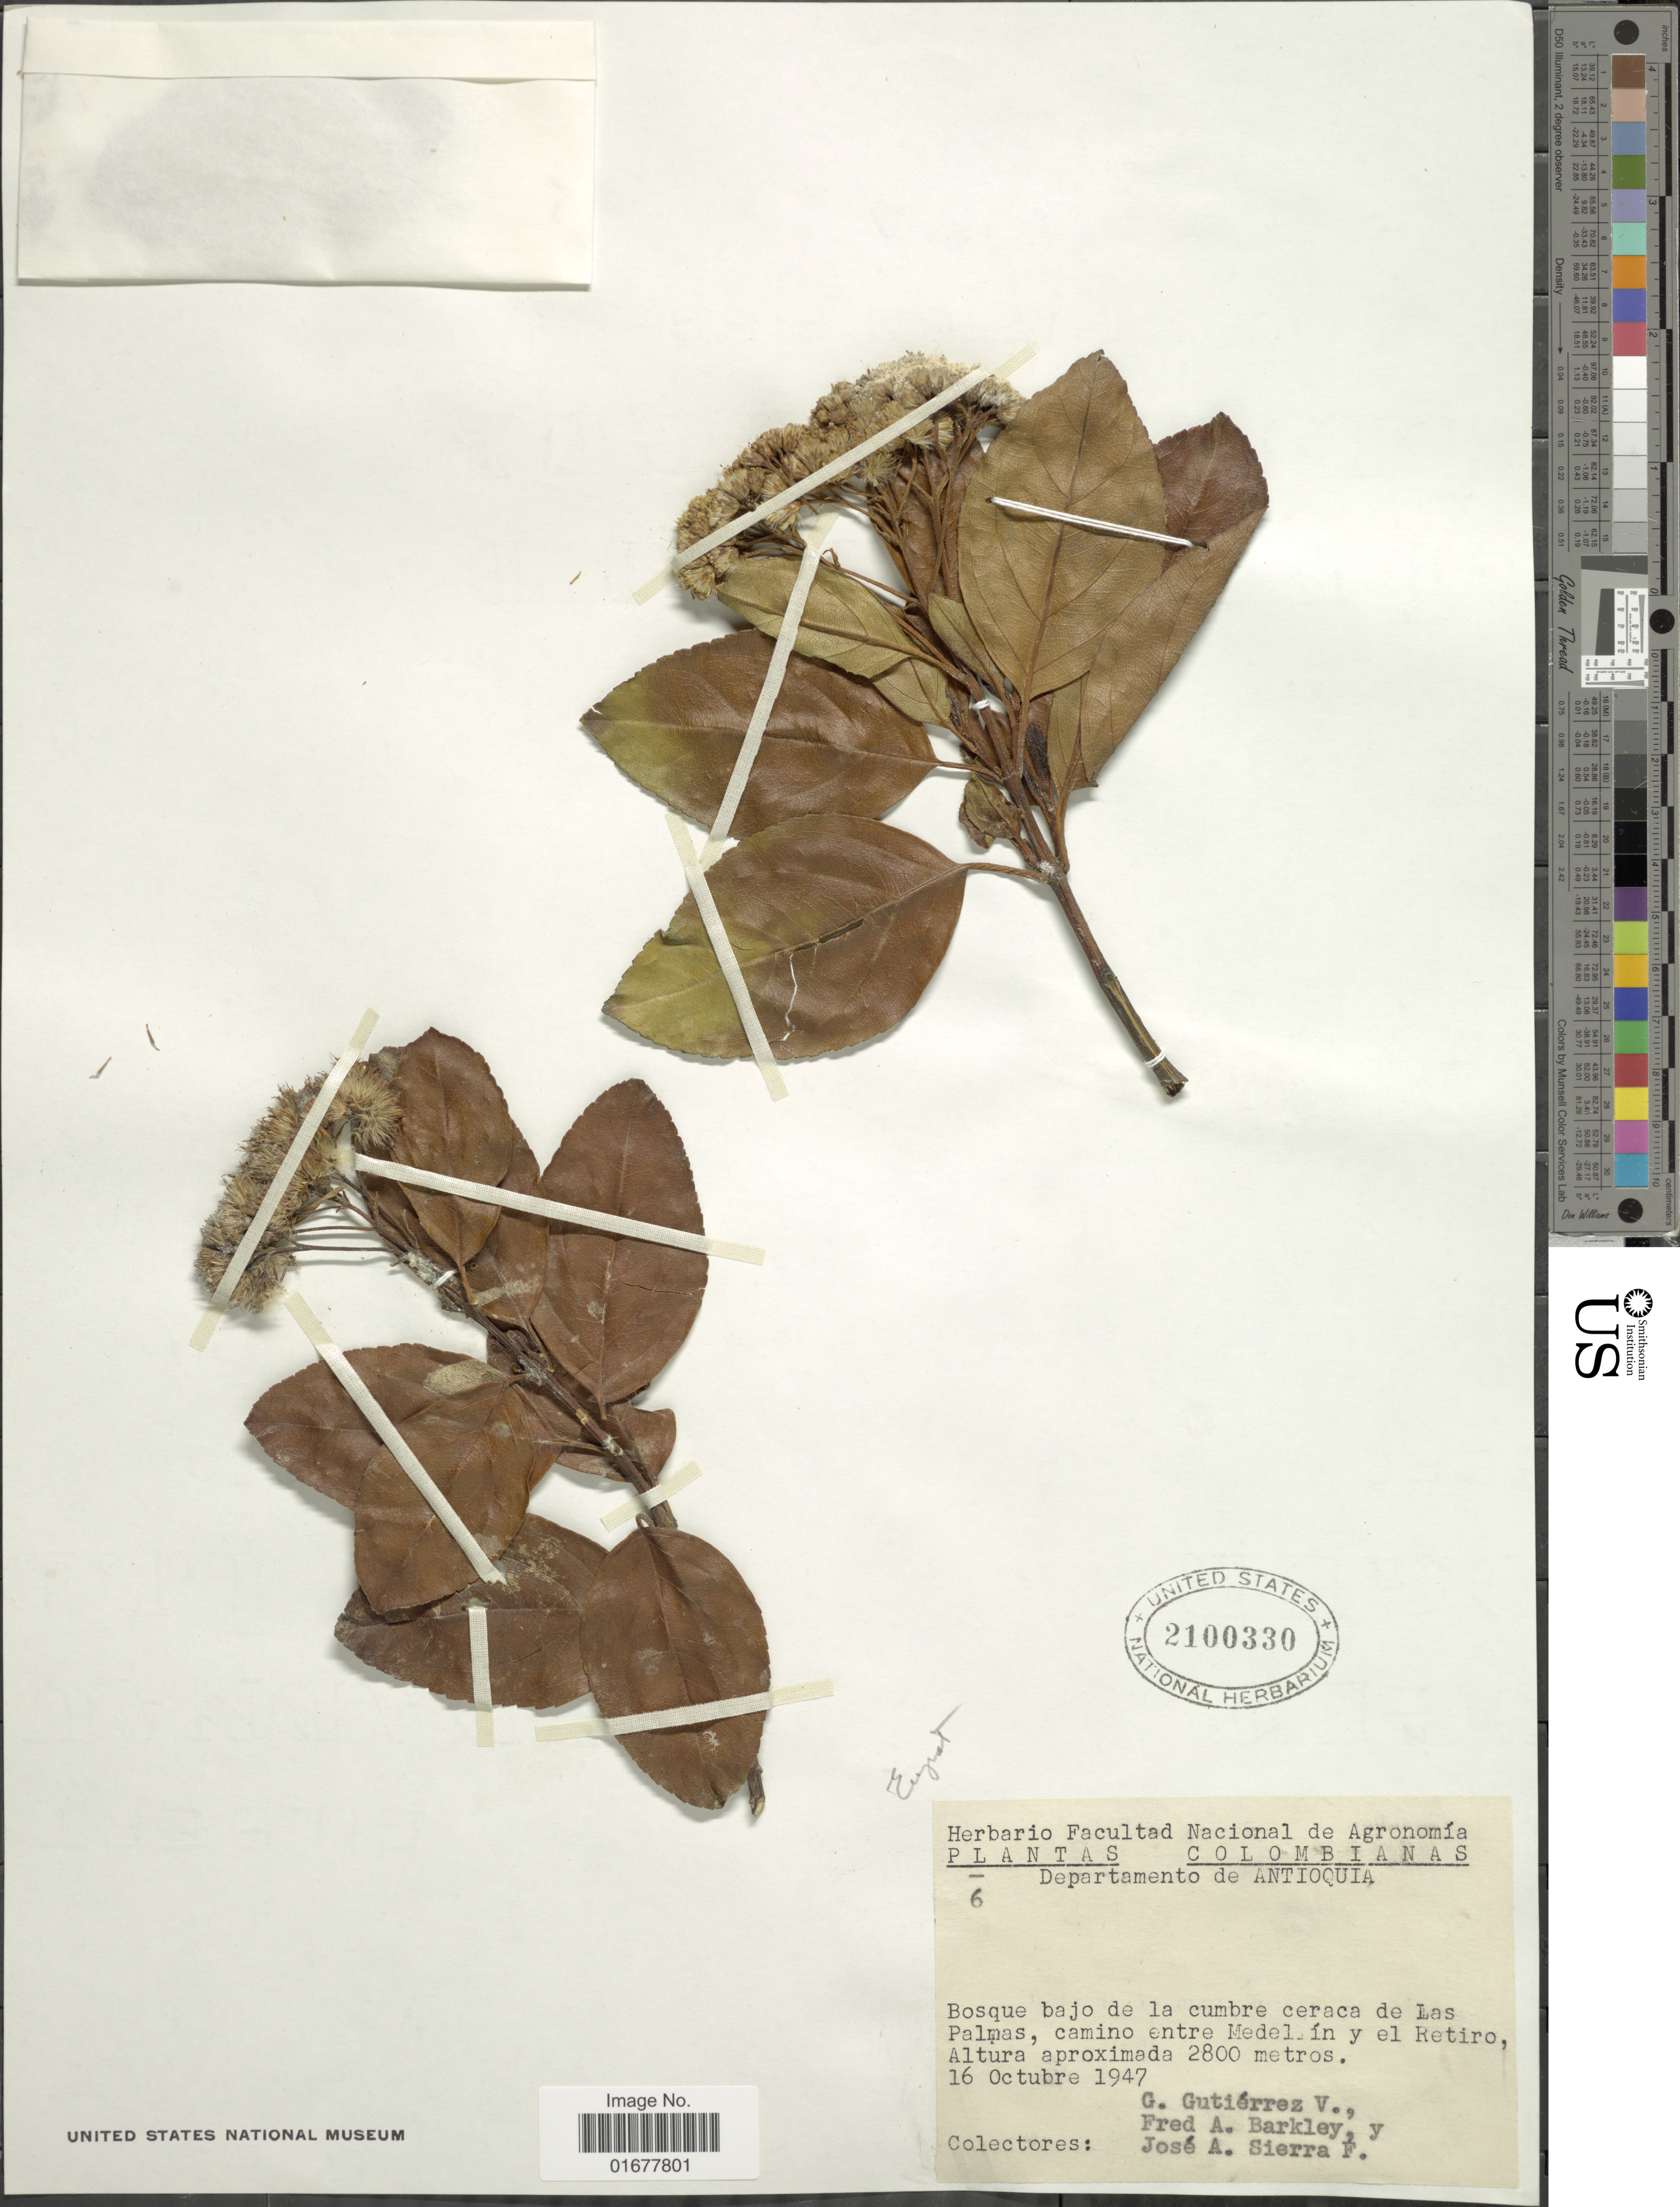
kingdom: Plantae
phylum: Tracheophyta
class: Magnoliopsida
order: Asterales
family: Asteraceae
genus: Ageratina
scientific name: Ageratina sp.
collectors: G. Gutiérrez V., F. A. Barkley & J. Sierra F.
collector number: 6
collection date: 1947-10-16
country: Colombia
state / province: Antioquia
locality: Bosque bajo de la cumbre ceraca de Las Palmas, camino entre Medellin y el Retiro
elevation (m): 2800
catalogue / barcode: US 2100330